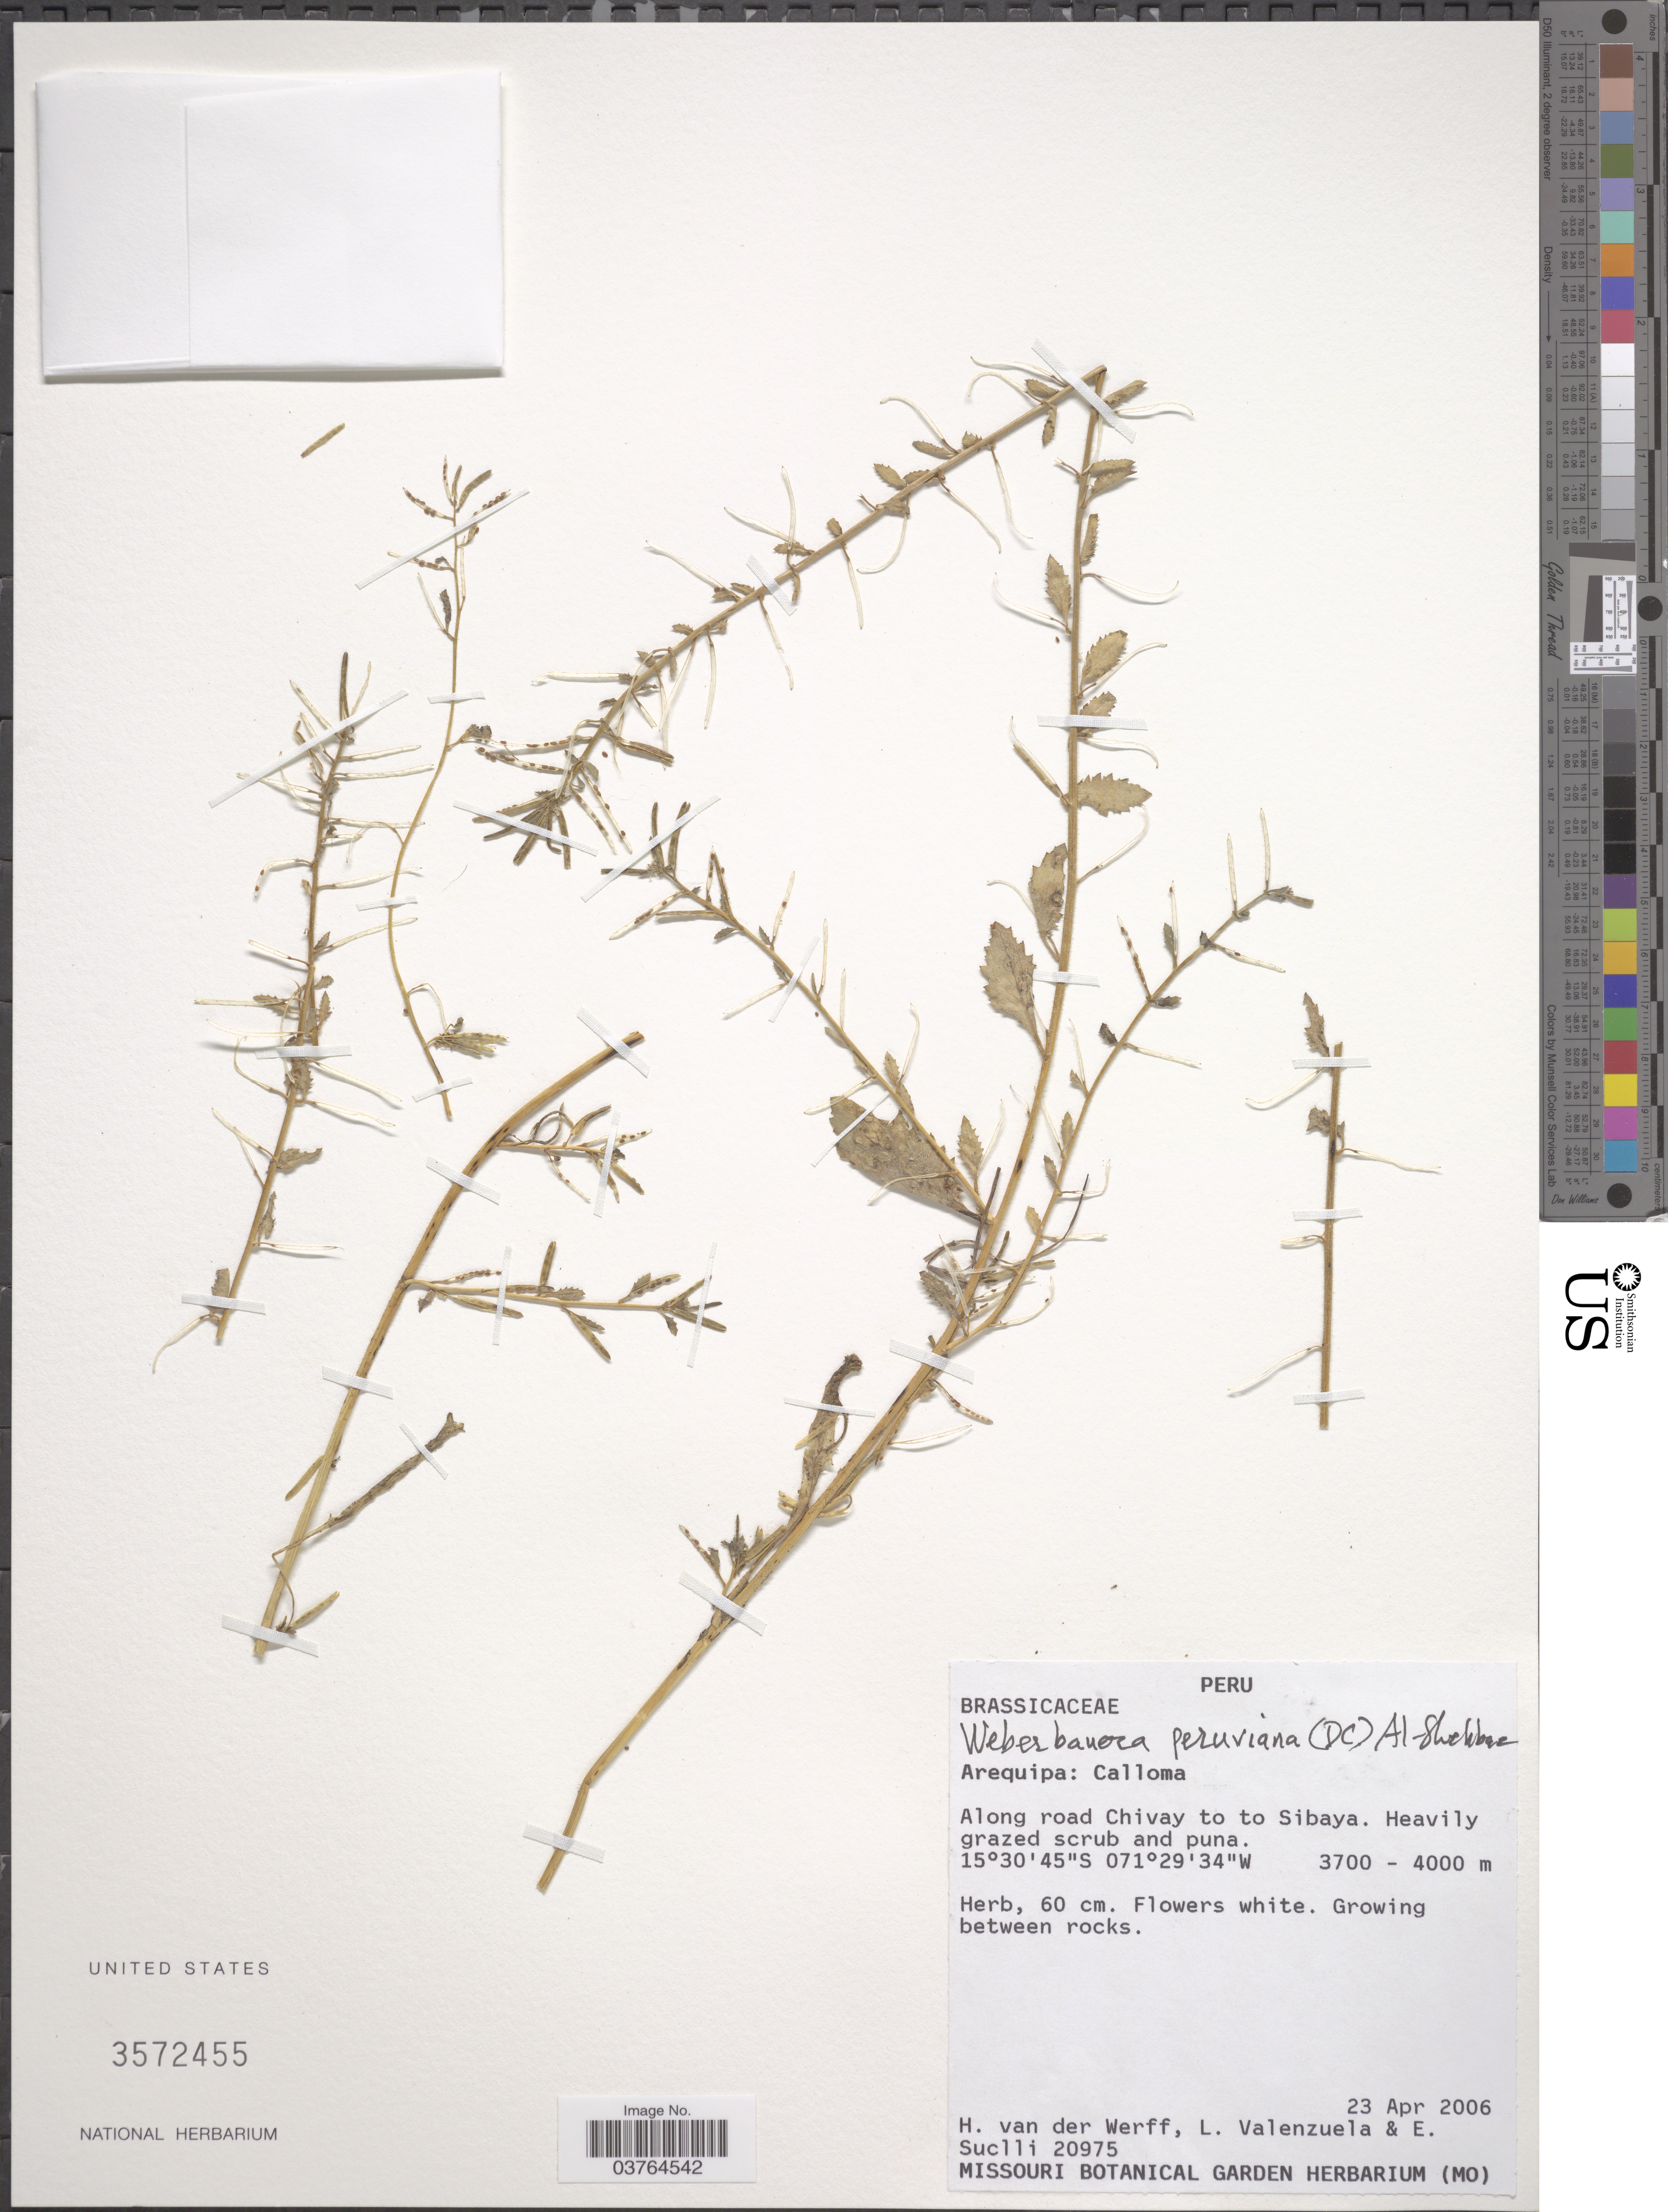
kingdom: Plantae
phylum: Tracheophyta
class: Magnoliopsida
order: Brassicales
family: Brassicaceae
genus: Weberbauera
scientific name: Weberbauera peruviana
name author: (DC.) Al-Shehbaz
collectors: H. van der Werff, L. Valenzuela & E. Suclli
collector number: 20975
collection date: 2006-04-23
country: Peru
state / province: Arequipa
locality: Calloma. Along road Chivay to to Sibaya.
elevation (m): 3700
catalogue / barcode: US 3572455